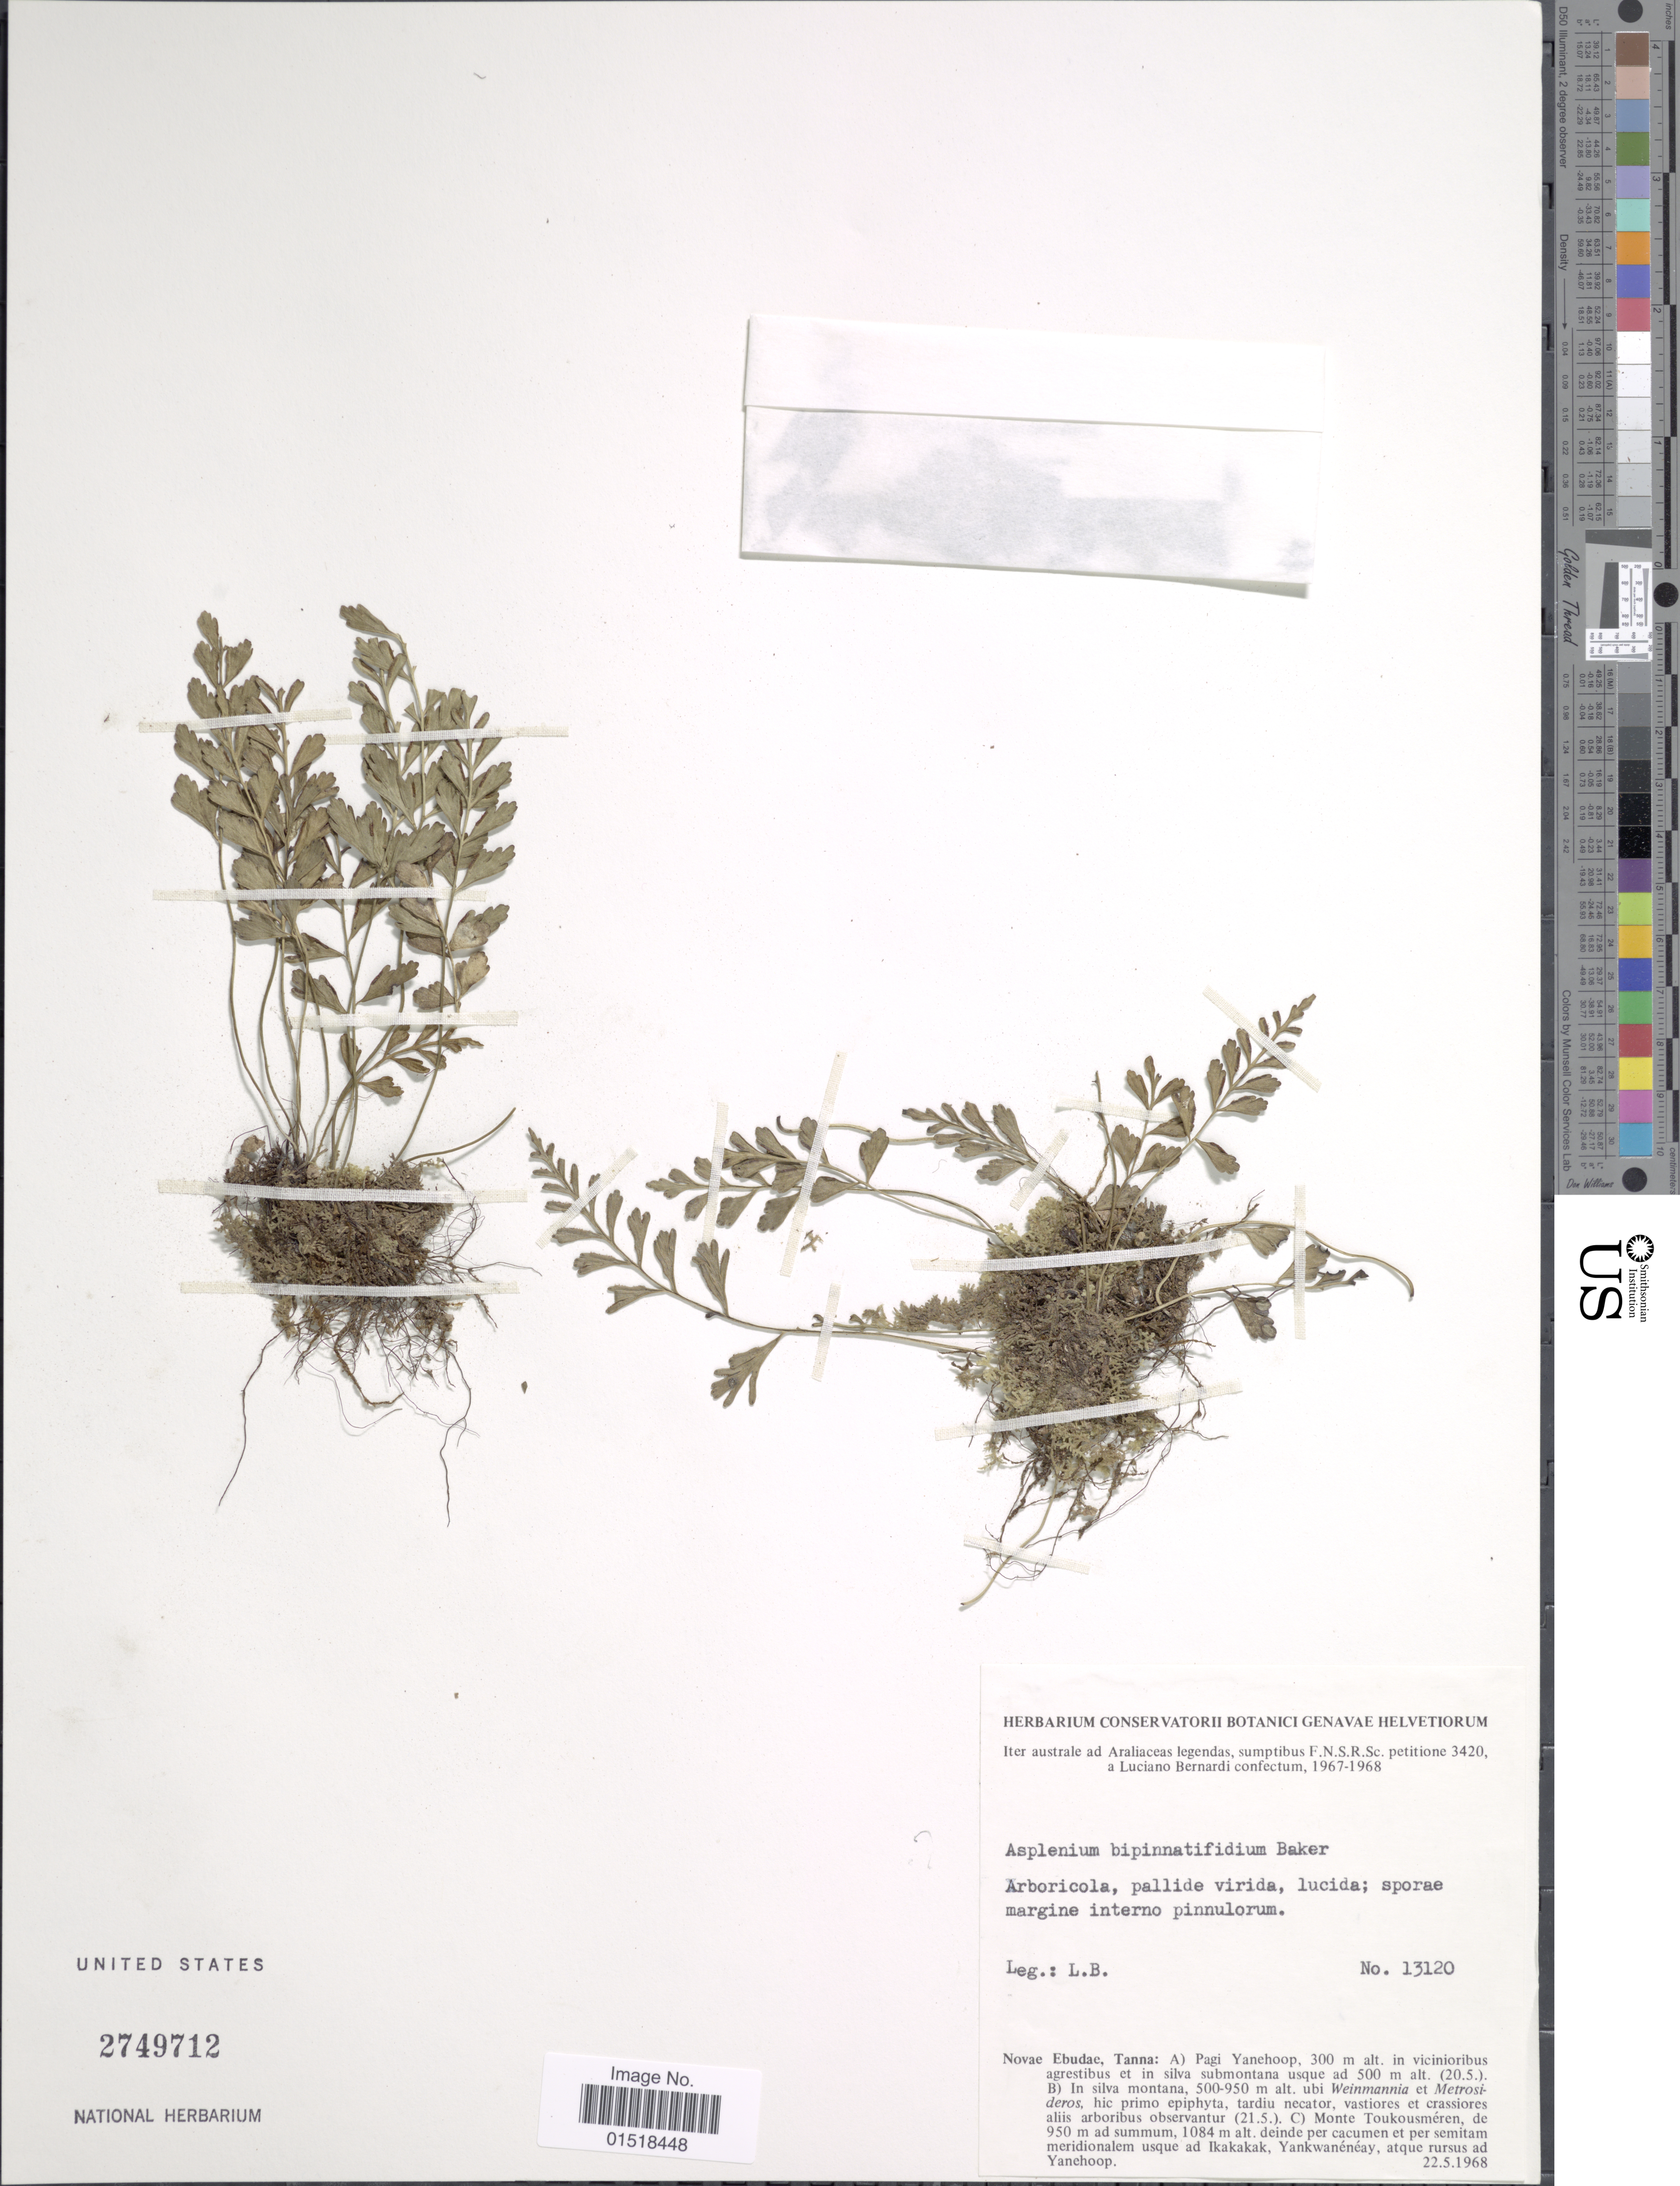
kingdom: Plantae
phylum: Tracheophyta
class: Polypodiopsida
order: Polypodiales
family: Aspleniaceae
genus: Asplenium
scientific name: Asplenium sp.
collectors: L. Bernardi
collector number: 13120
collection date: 1968-05-22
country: Vanuatu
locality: Novae Ebuadae, Tanna: Pagi Yanehoop, Monte Toukousméren, Ikakakak, Yankwanénéay.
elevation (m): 500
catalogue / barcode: US 2749712